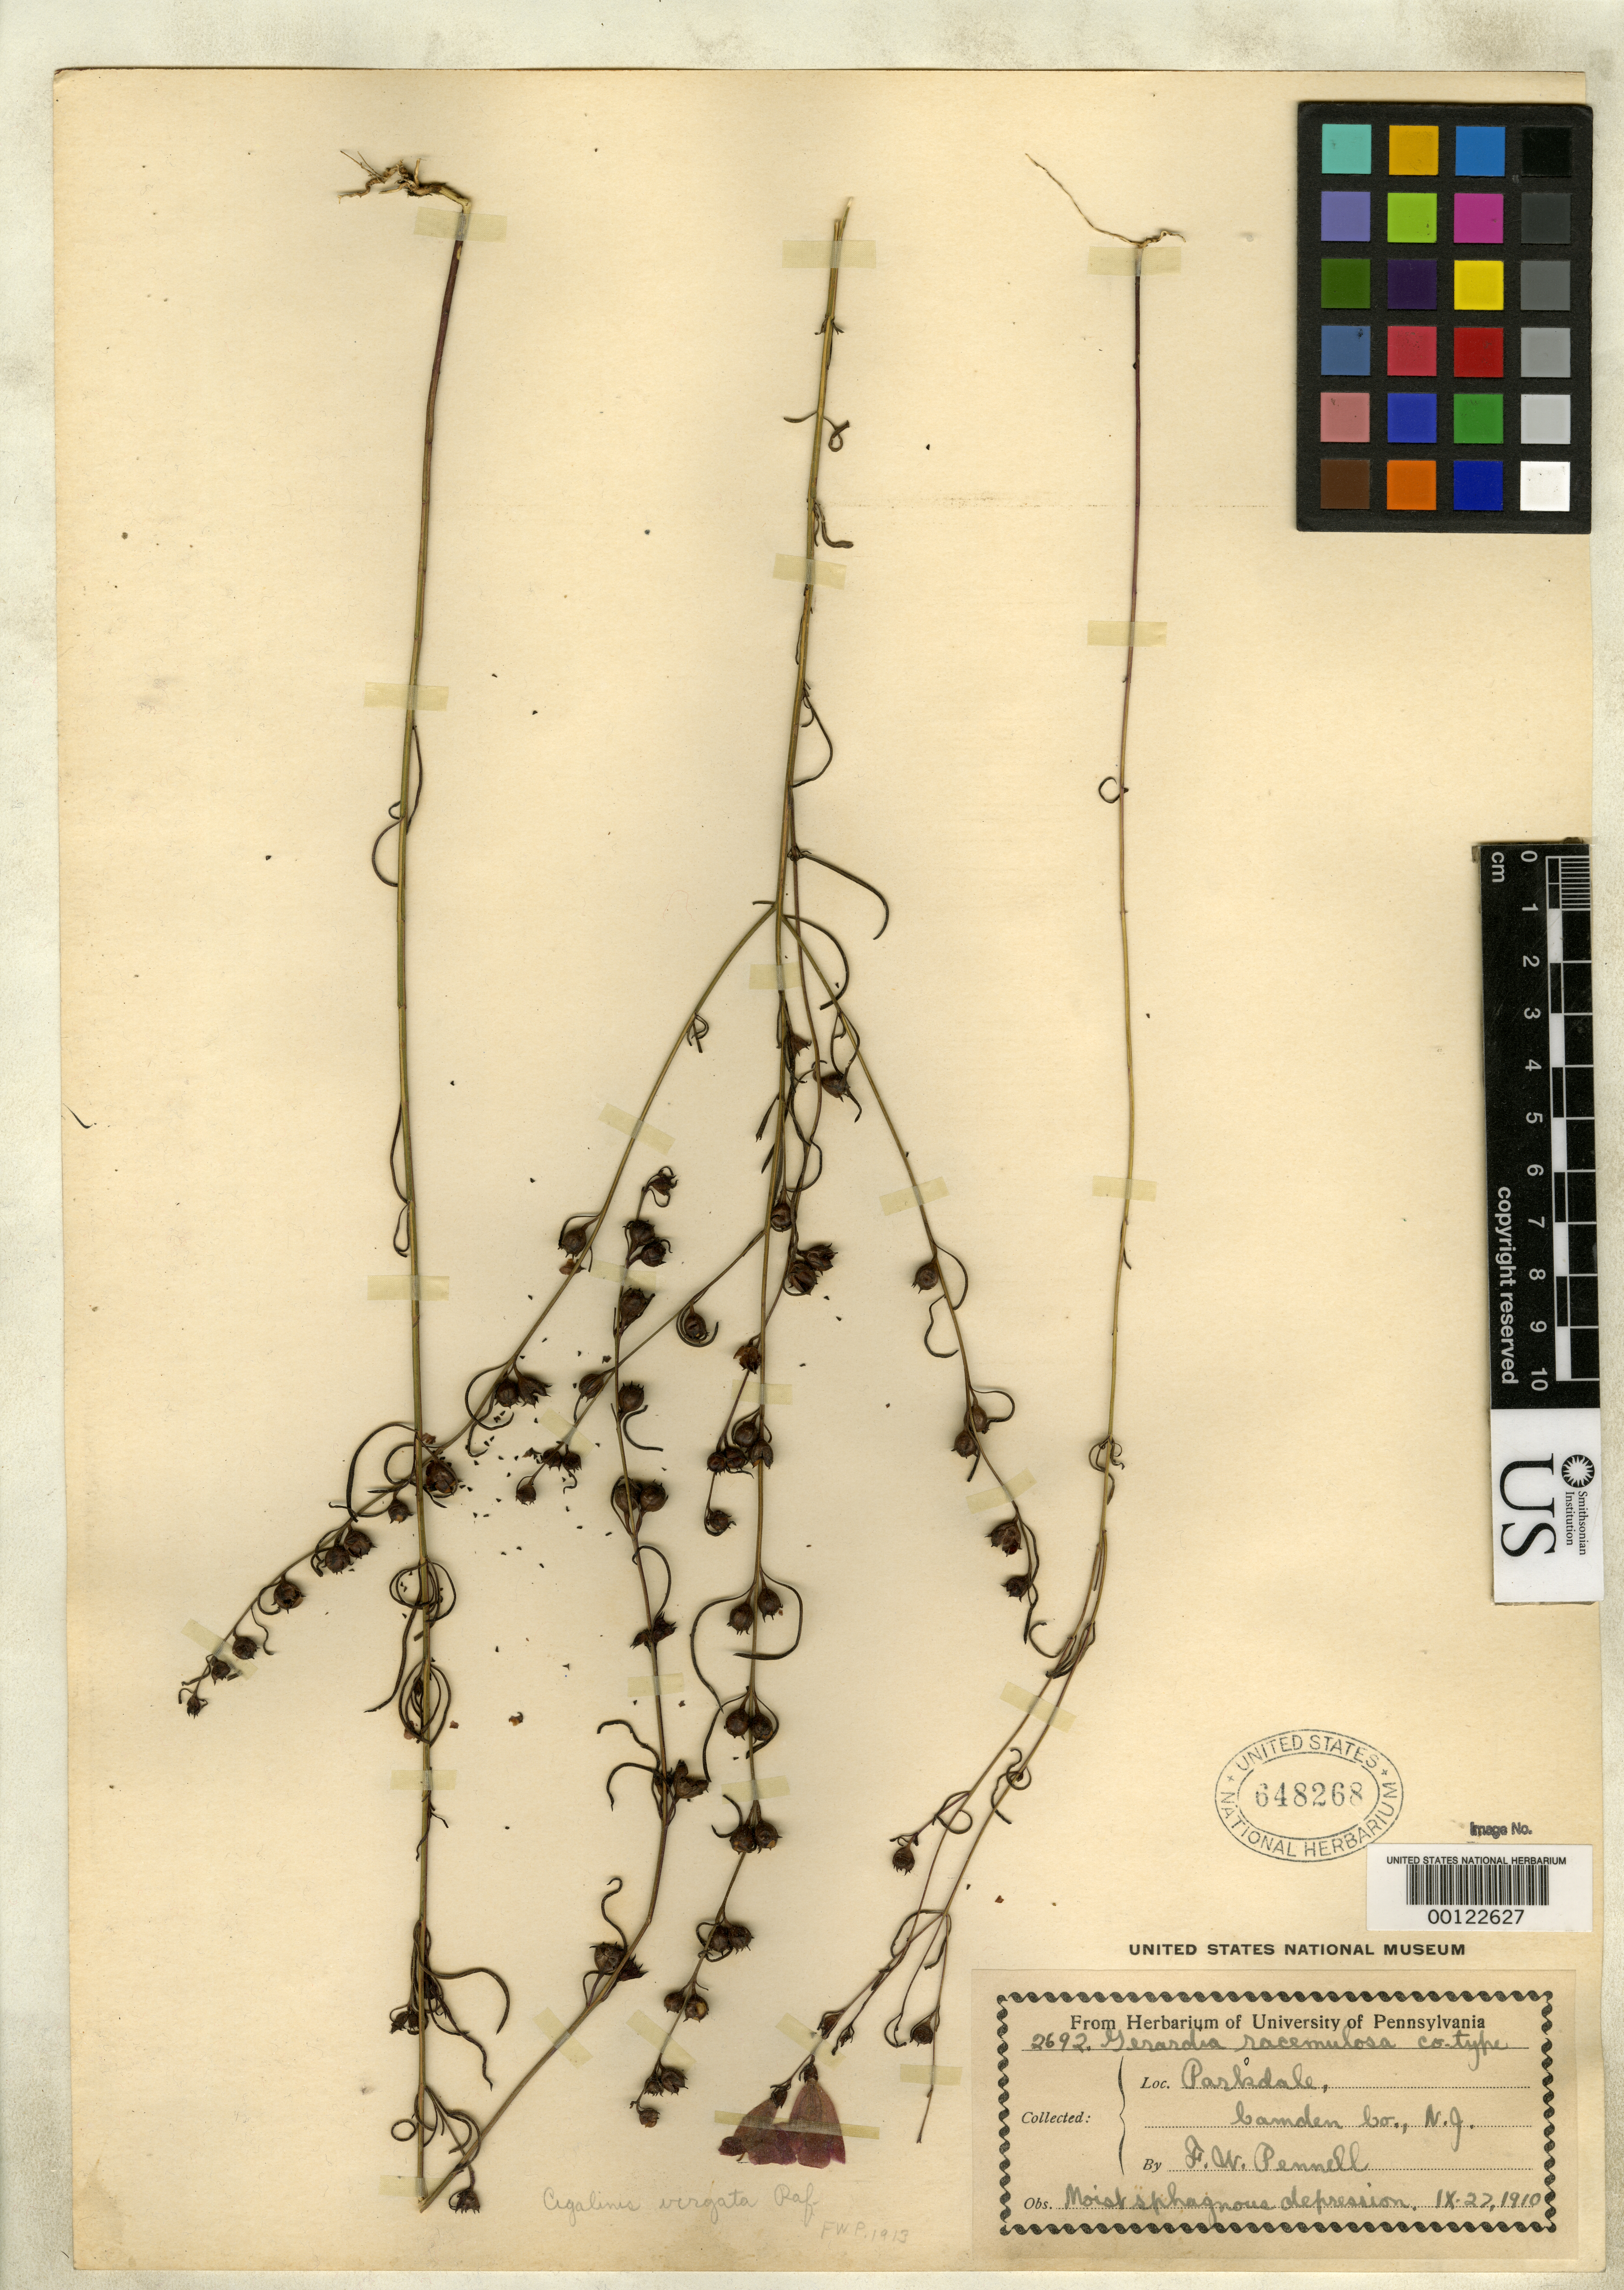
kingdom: Plantae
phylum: Tracheophyta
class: Magnoliopsida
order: Lamiales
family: Orobanchaceae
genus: Gerardia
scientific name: Gerardia racemulosa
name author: Pennell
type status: Isotype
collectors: F. W. Pennell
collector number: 2692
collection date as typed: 27 Sep 1910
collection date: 1910-09-27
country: United States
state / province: New Jersey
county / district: Camden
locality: Parkdale.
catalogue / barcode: US 648268